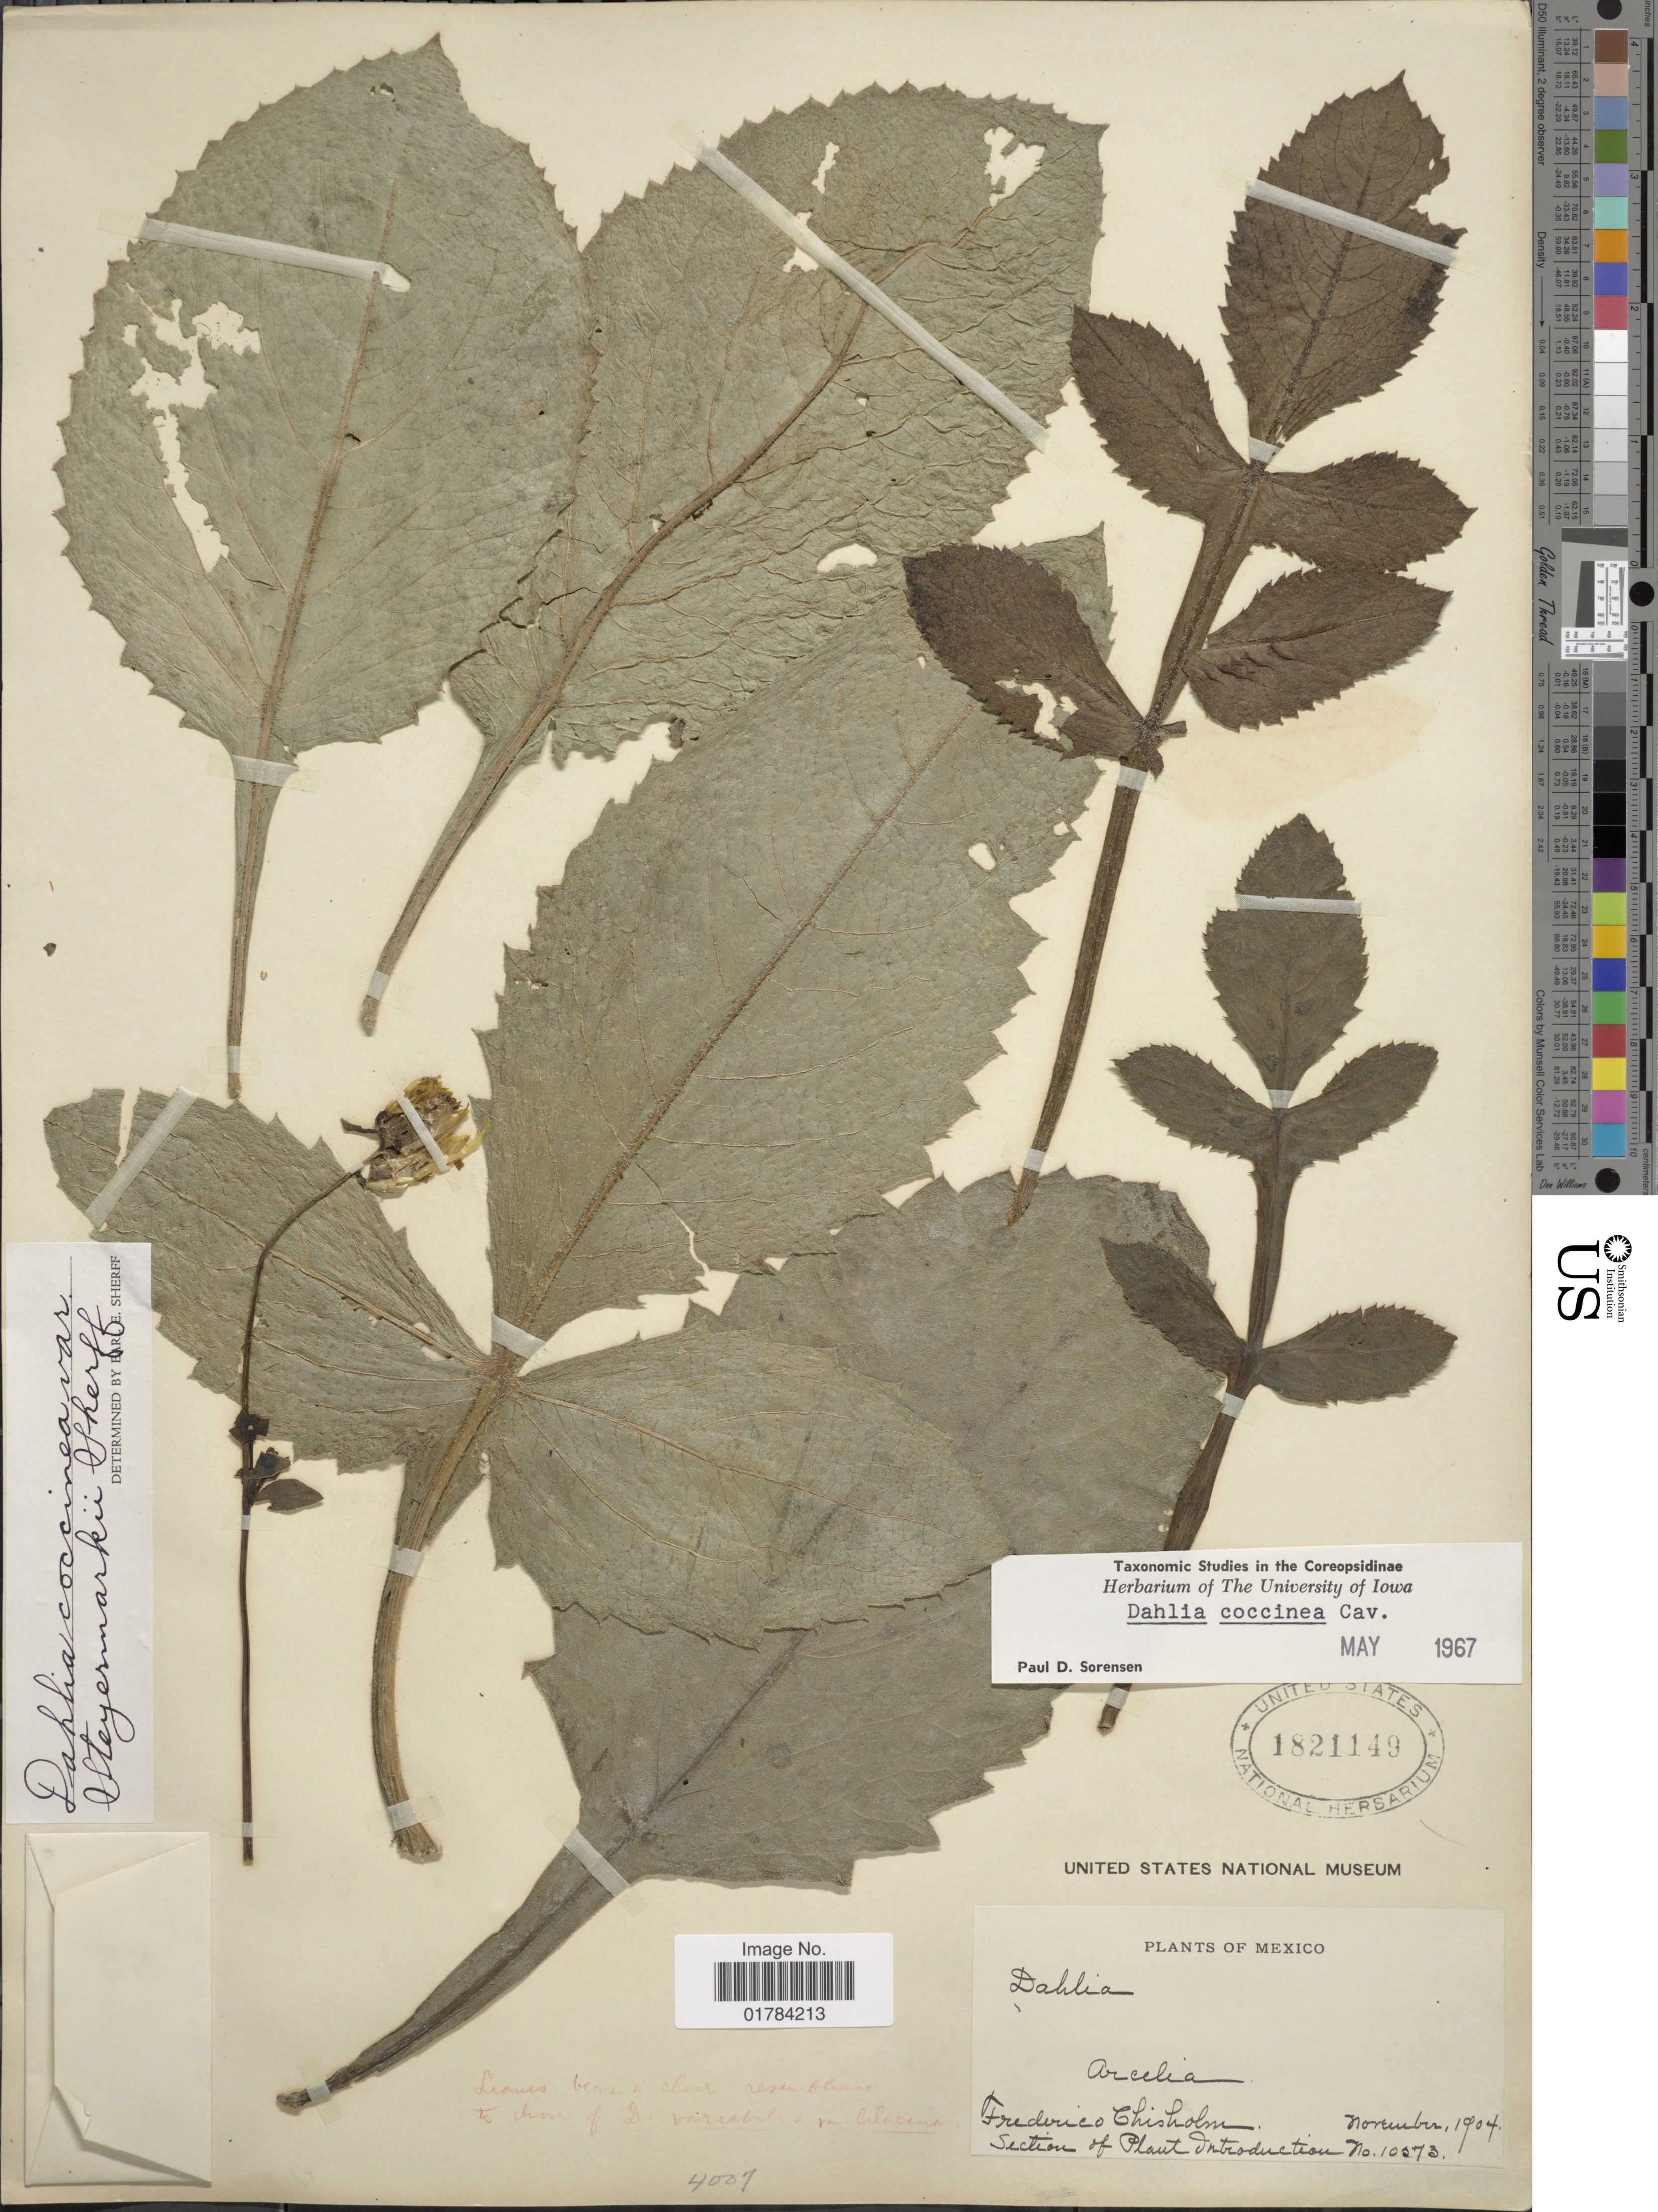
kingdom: Plantae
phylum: Tracheophyta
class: Magnoliopsida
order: Asterales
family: Asteraceae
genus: Dahlia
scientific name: Dahlia coccinea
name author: Cav.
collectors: F. Chisholm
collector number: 10373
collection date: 1904-11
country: Mexico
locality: Arcelia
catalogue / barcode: US 1821149